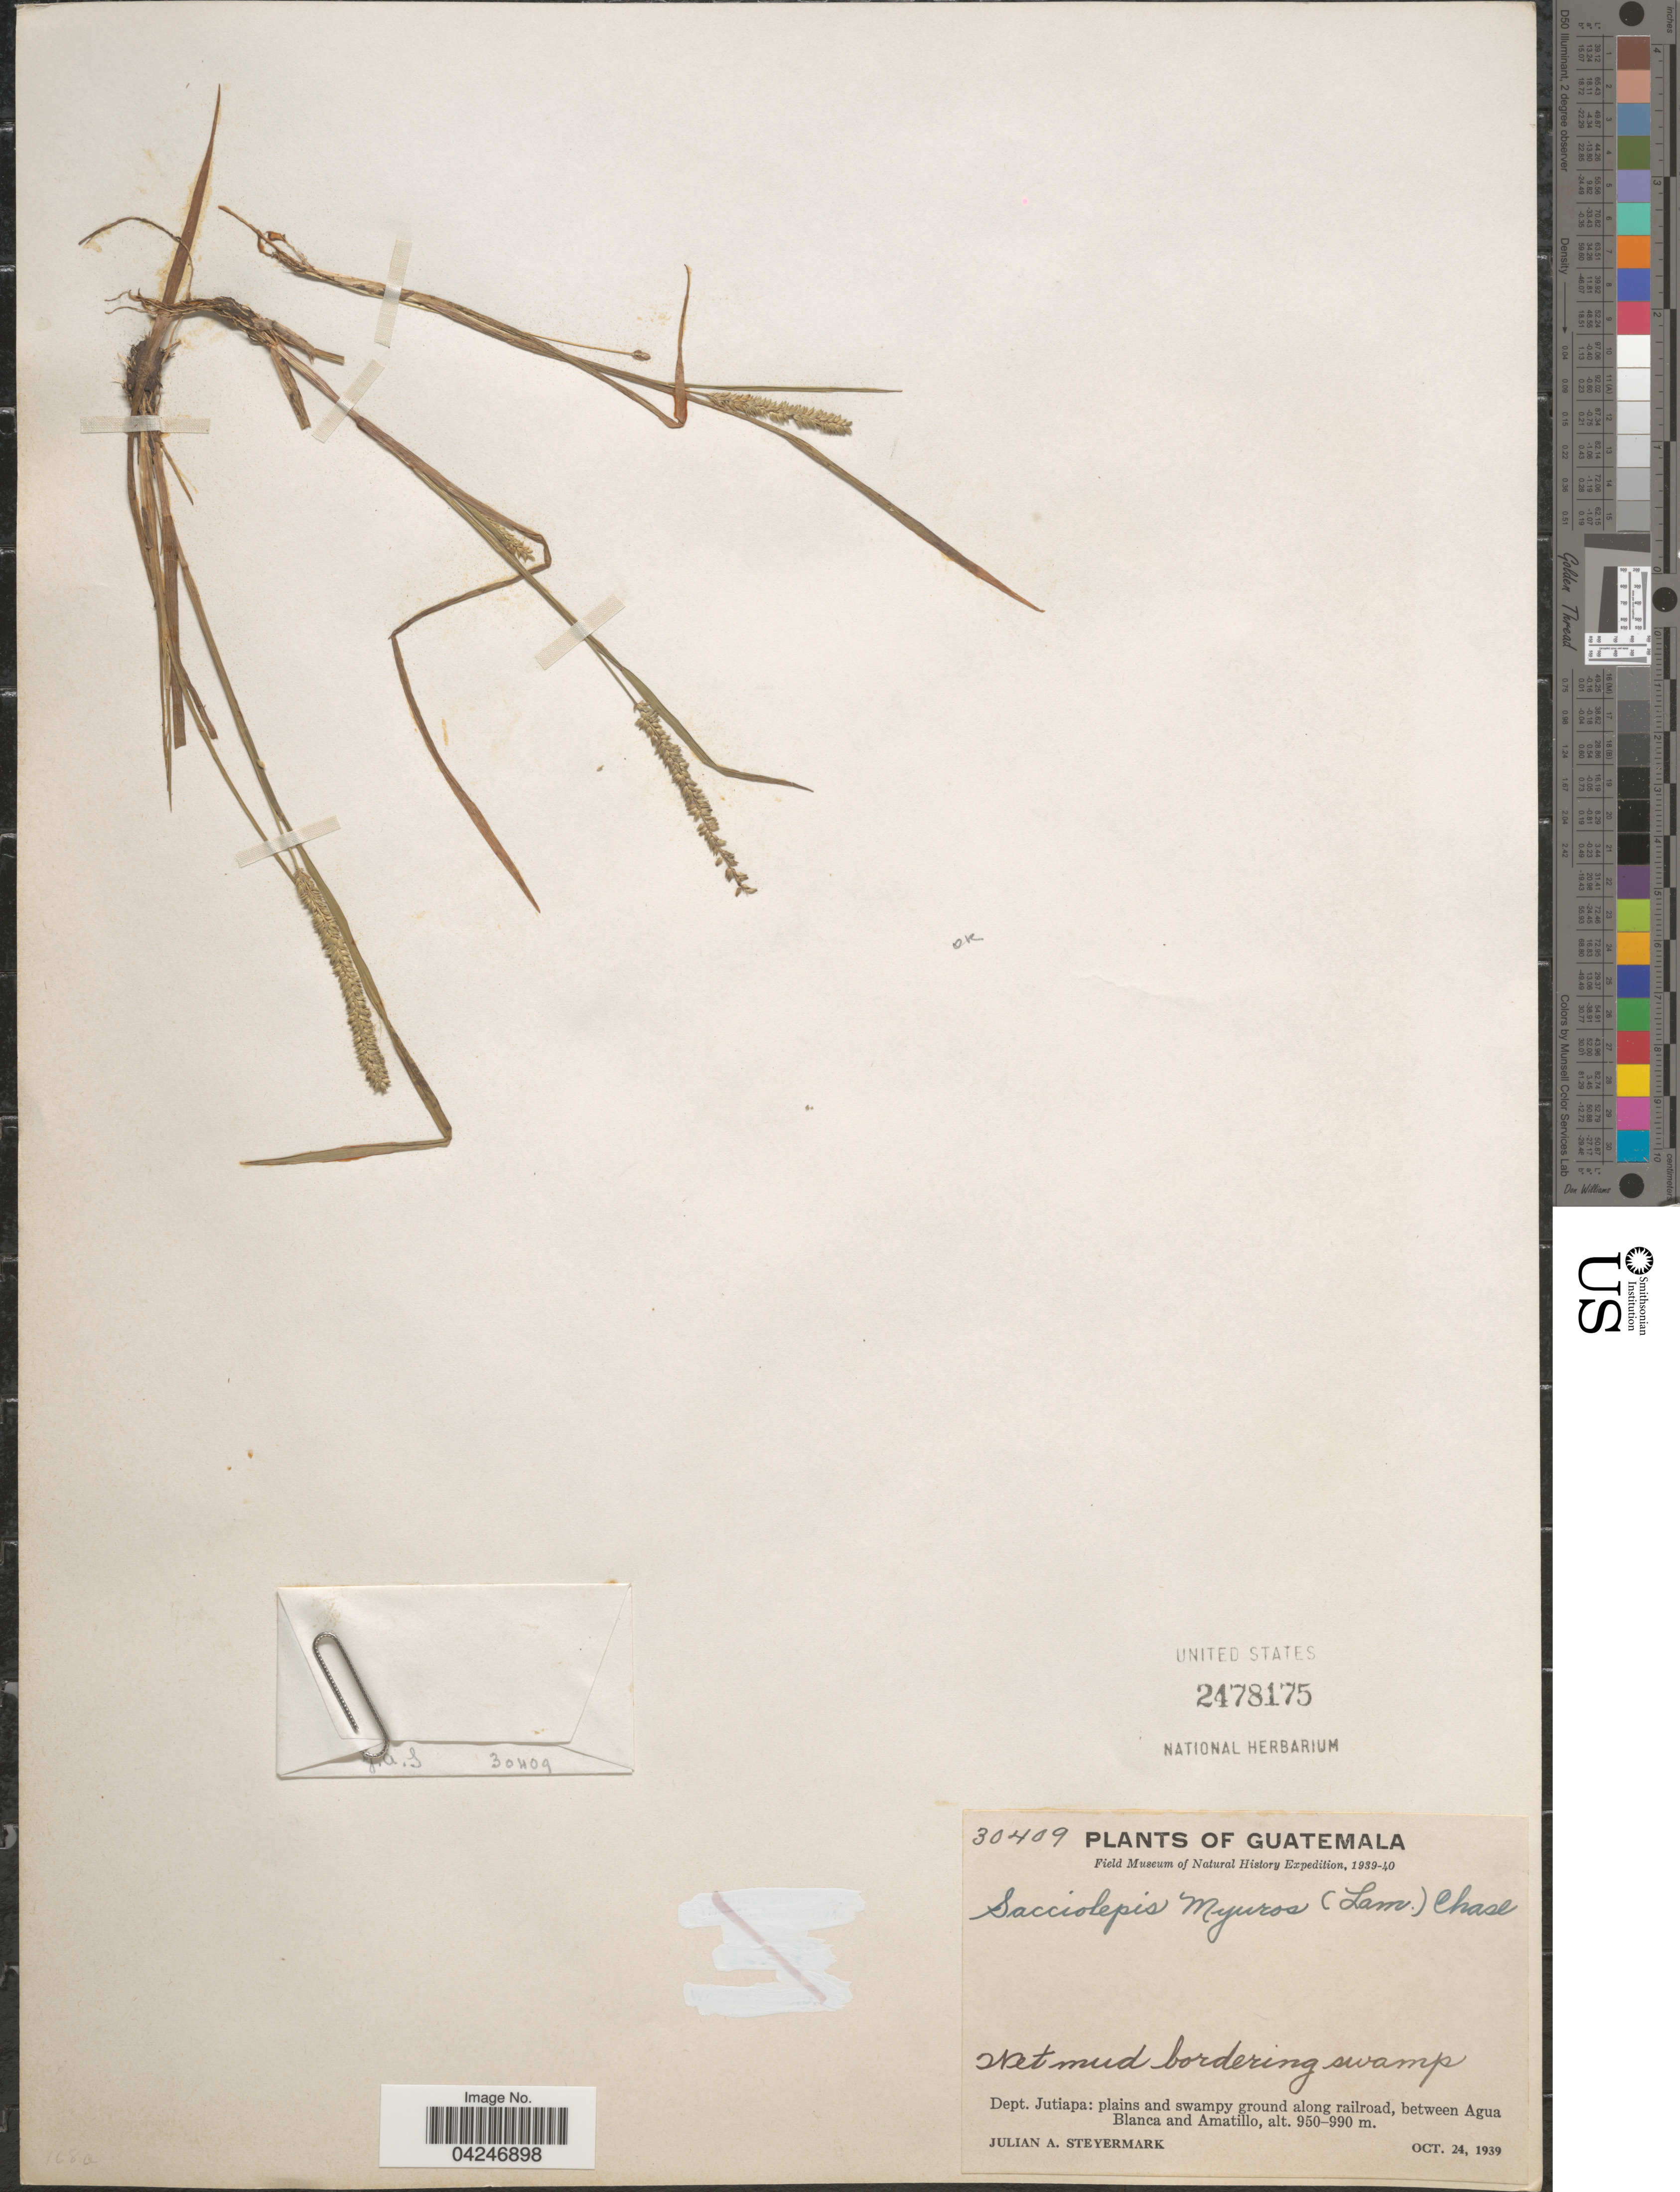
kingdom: Plantae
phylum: Tracheophyta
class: Liliopsida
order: Poales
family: Poaceae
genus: Sacciolepis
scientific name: Sacciolepis myuros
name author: (Lam.) Chase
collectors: J. Steyermark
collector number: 30409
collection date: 1939-10-24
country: Guatemala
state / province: Jutiapa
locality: Field Museum of Natural History Expedition, 1939-40. Dept. Jutiapa: plains and swampy ground along railroad, between Agua Blanca and Amatillo.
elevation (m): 950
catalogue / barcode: US 2478175